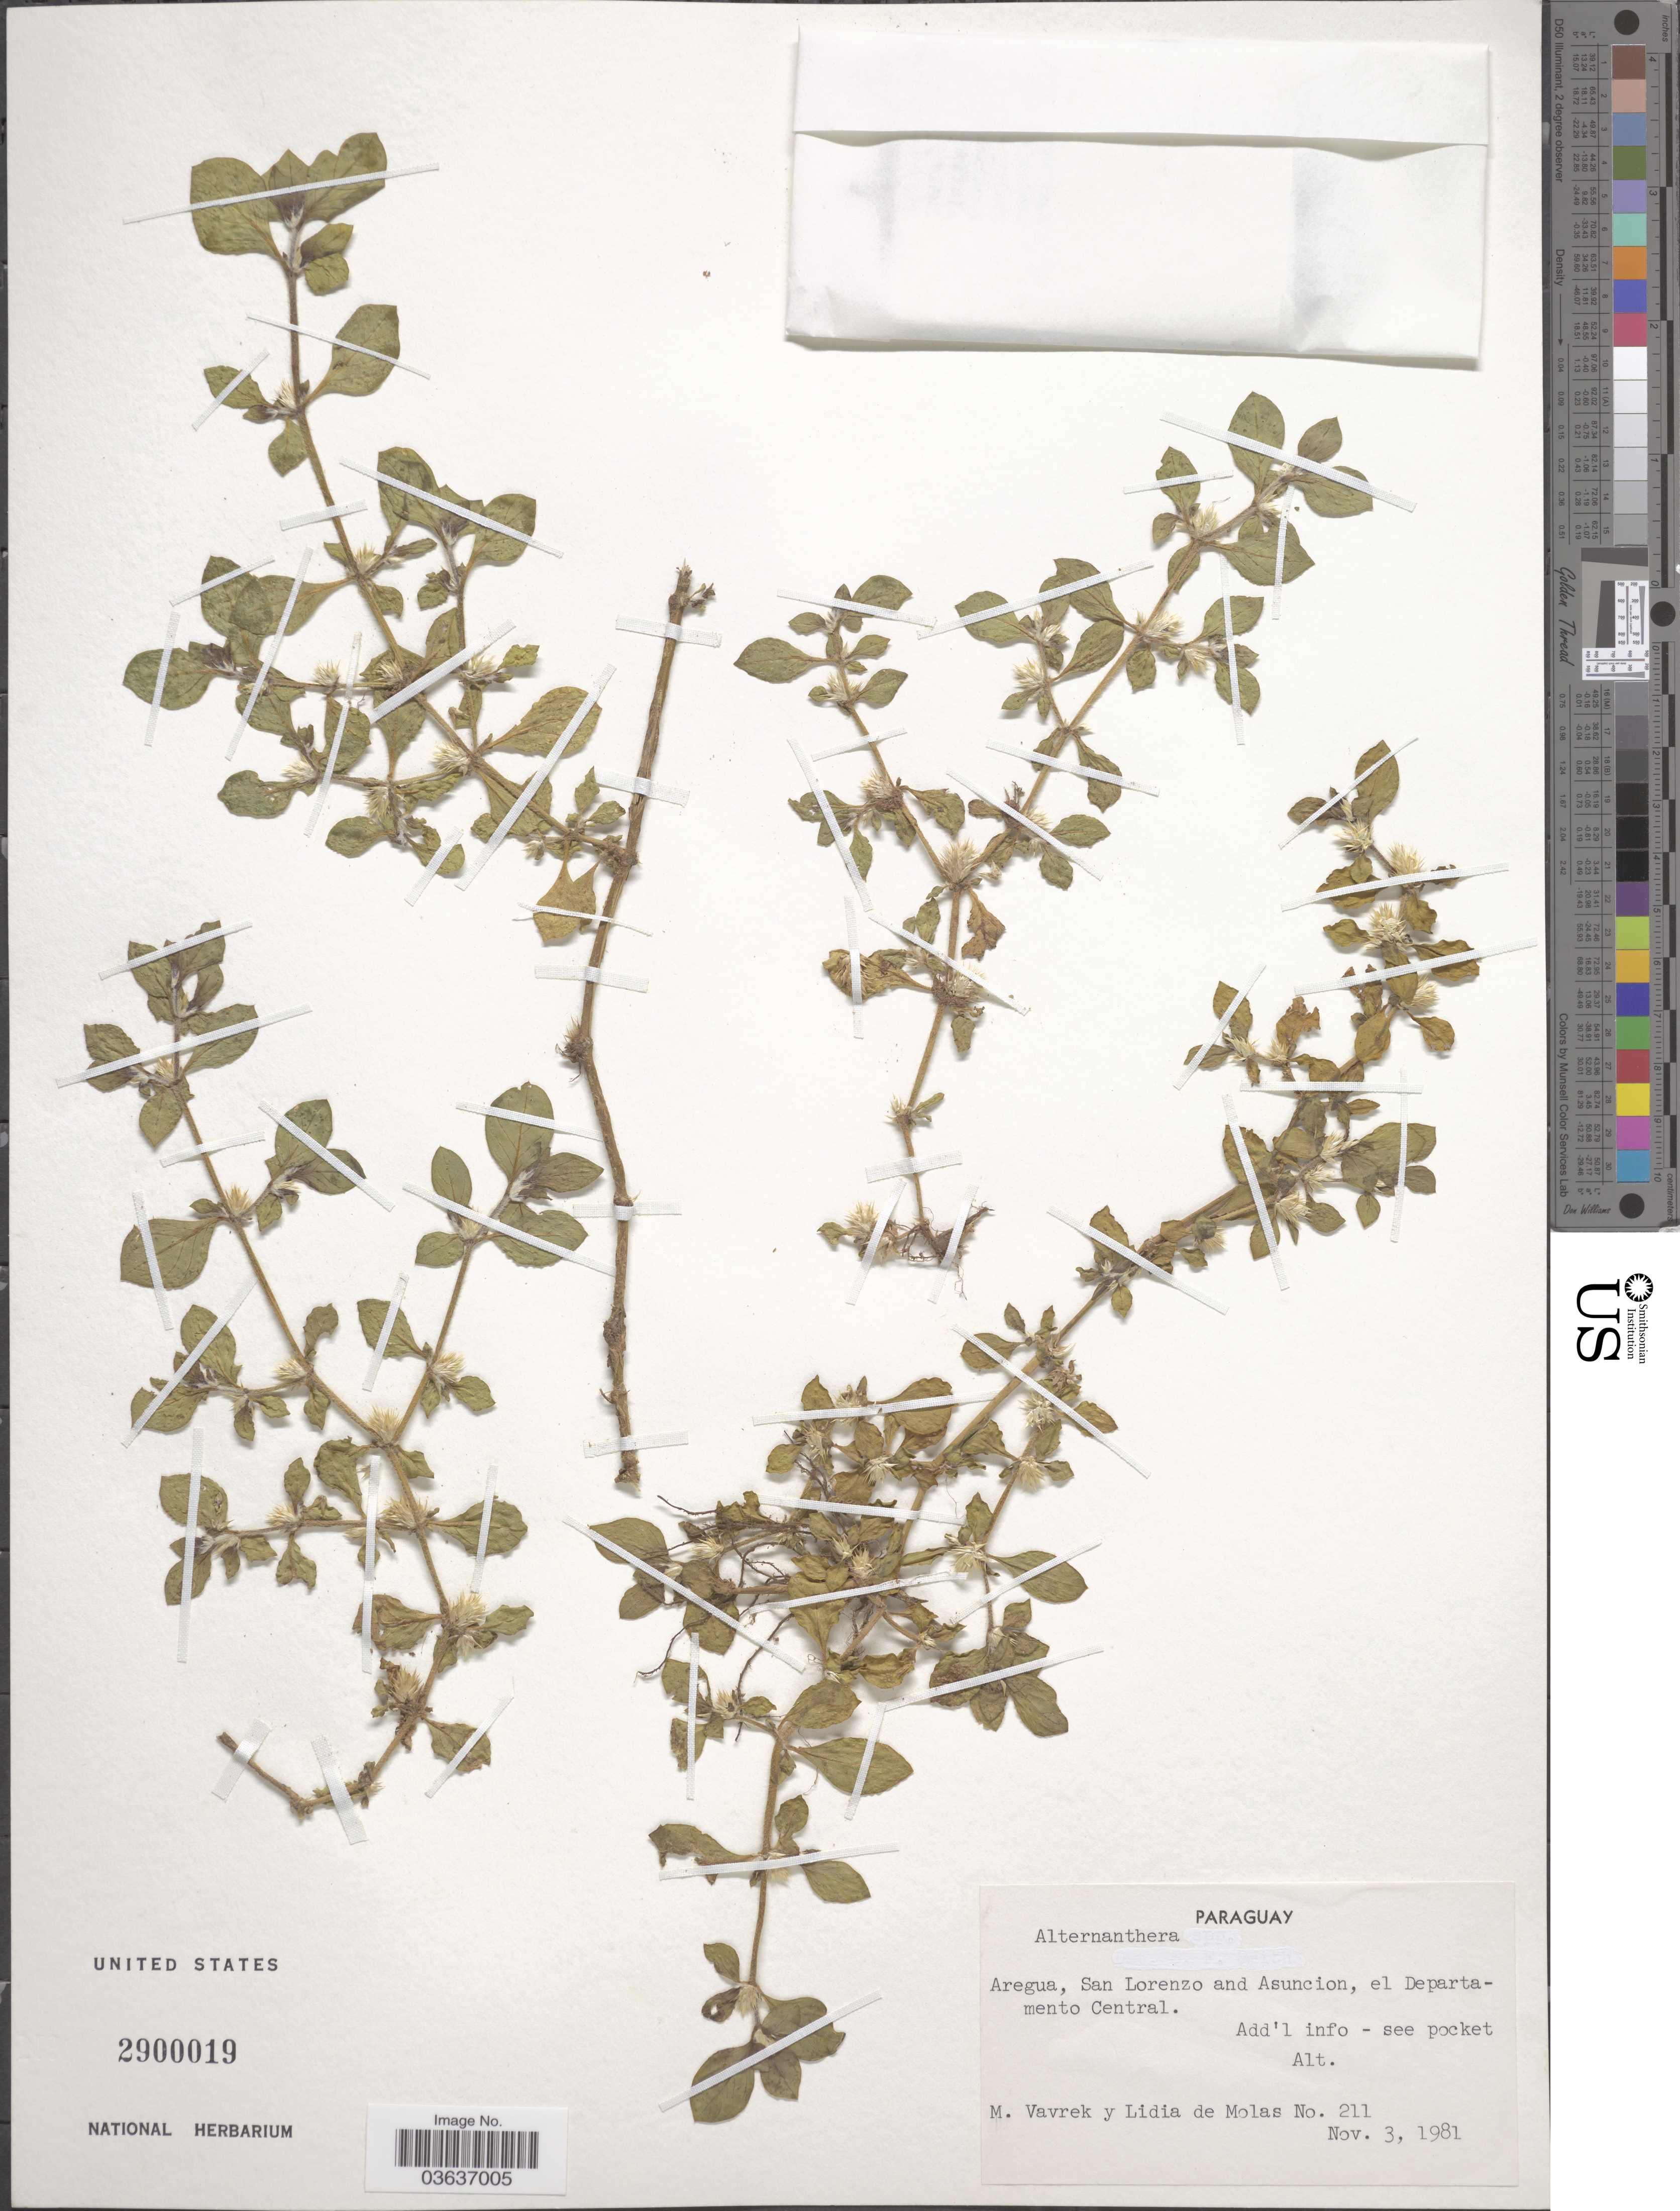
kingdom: Plantae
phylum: Tracheophyta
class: Magnoliopsida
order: Caryophyllales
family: Amaranthaceae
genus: Alternanthera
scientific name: Alternanthera sp.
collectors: M. Vavrek & L. Molas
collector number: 211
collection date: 1981-11-03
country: Paraguay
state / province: Central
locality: Aregua, San Lorenzo and Asuncion, el Departamento Central.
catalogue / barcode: US 2900019